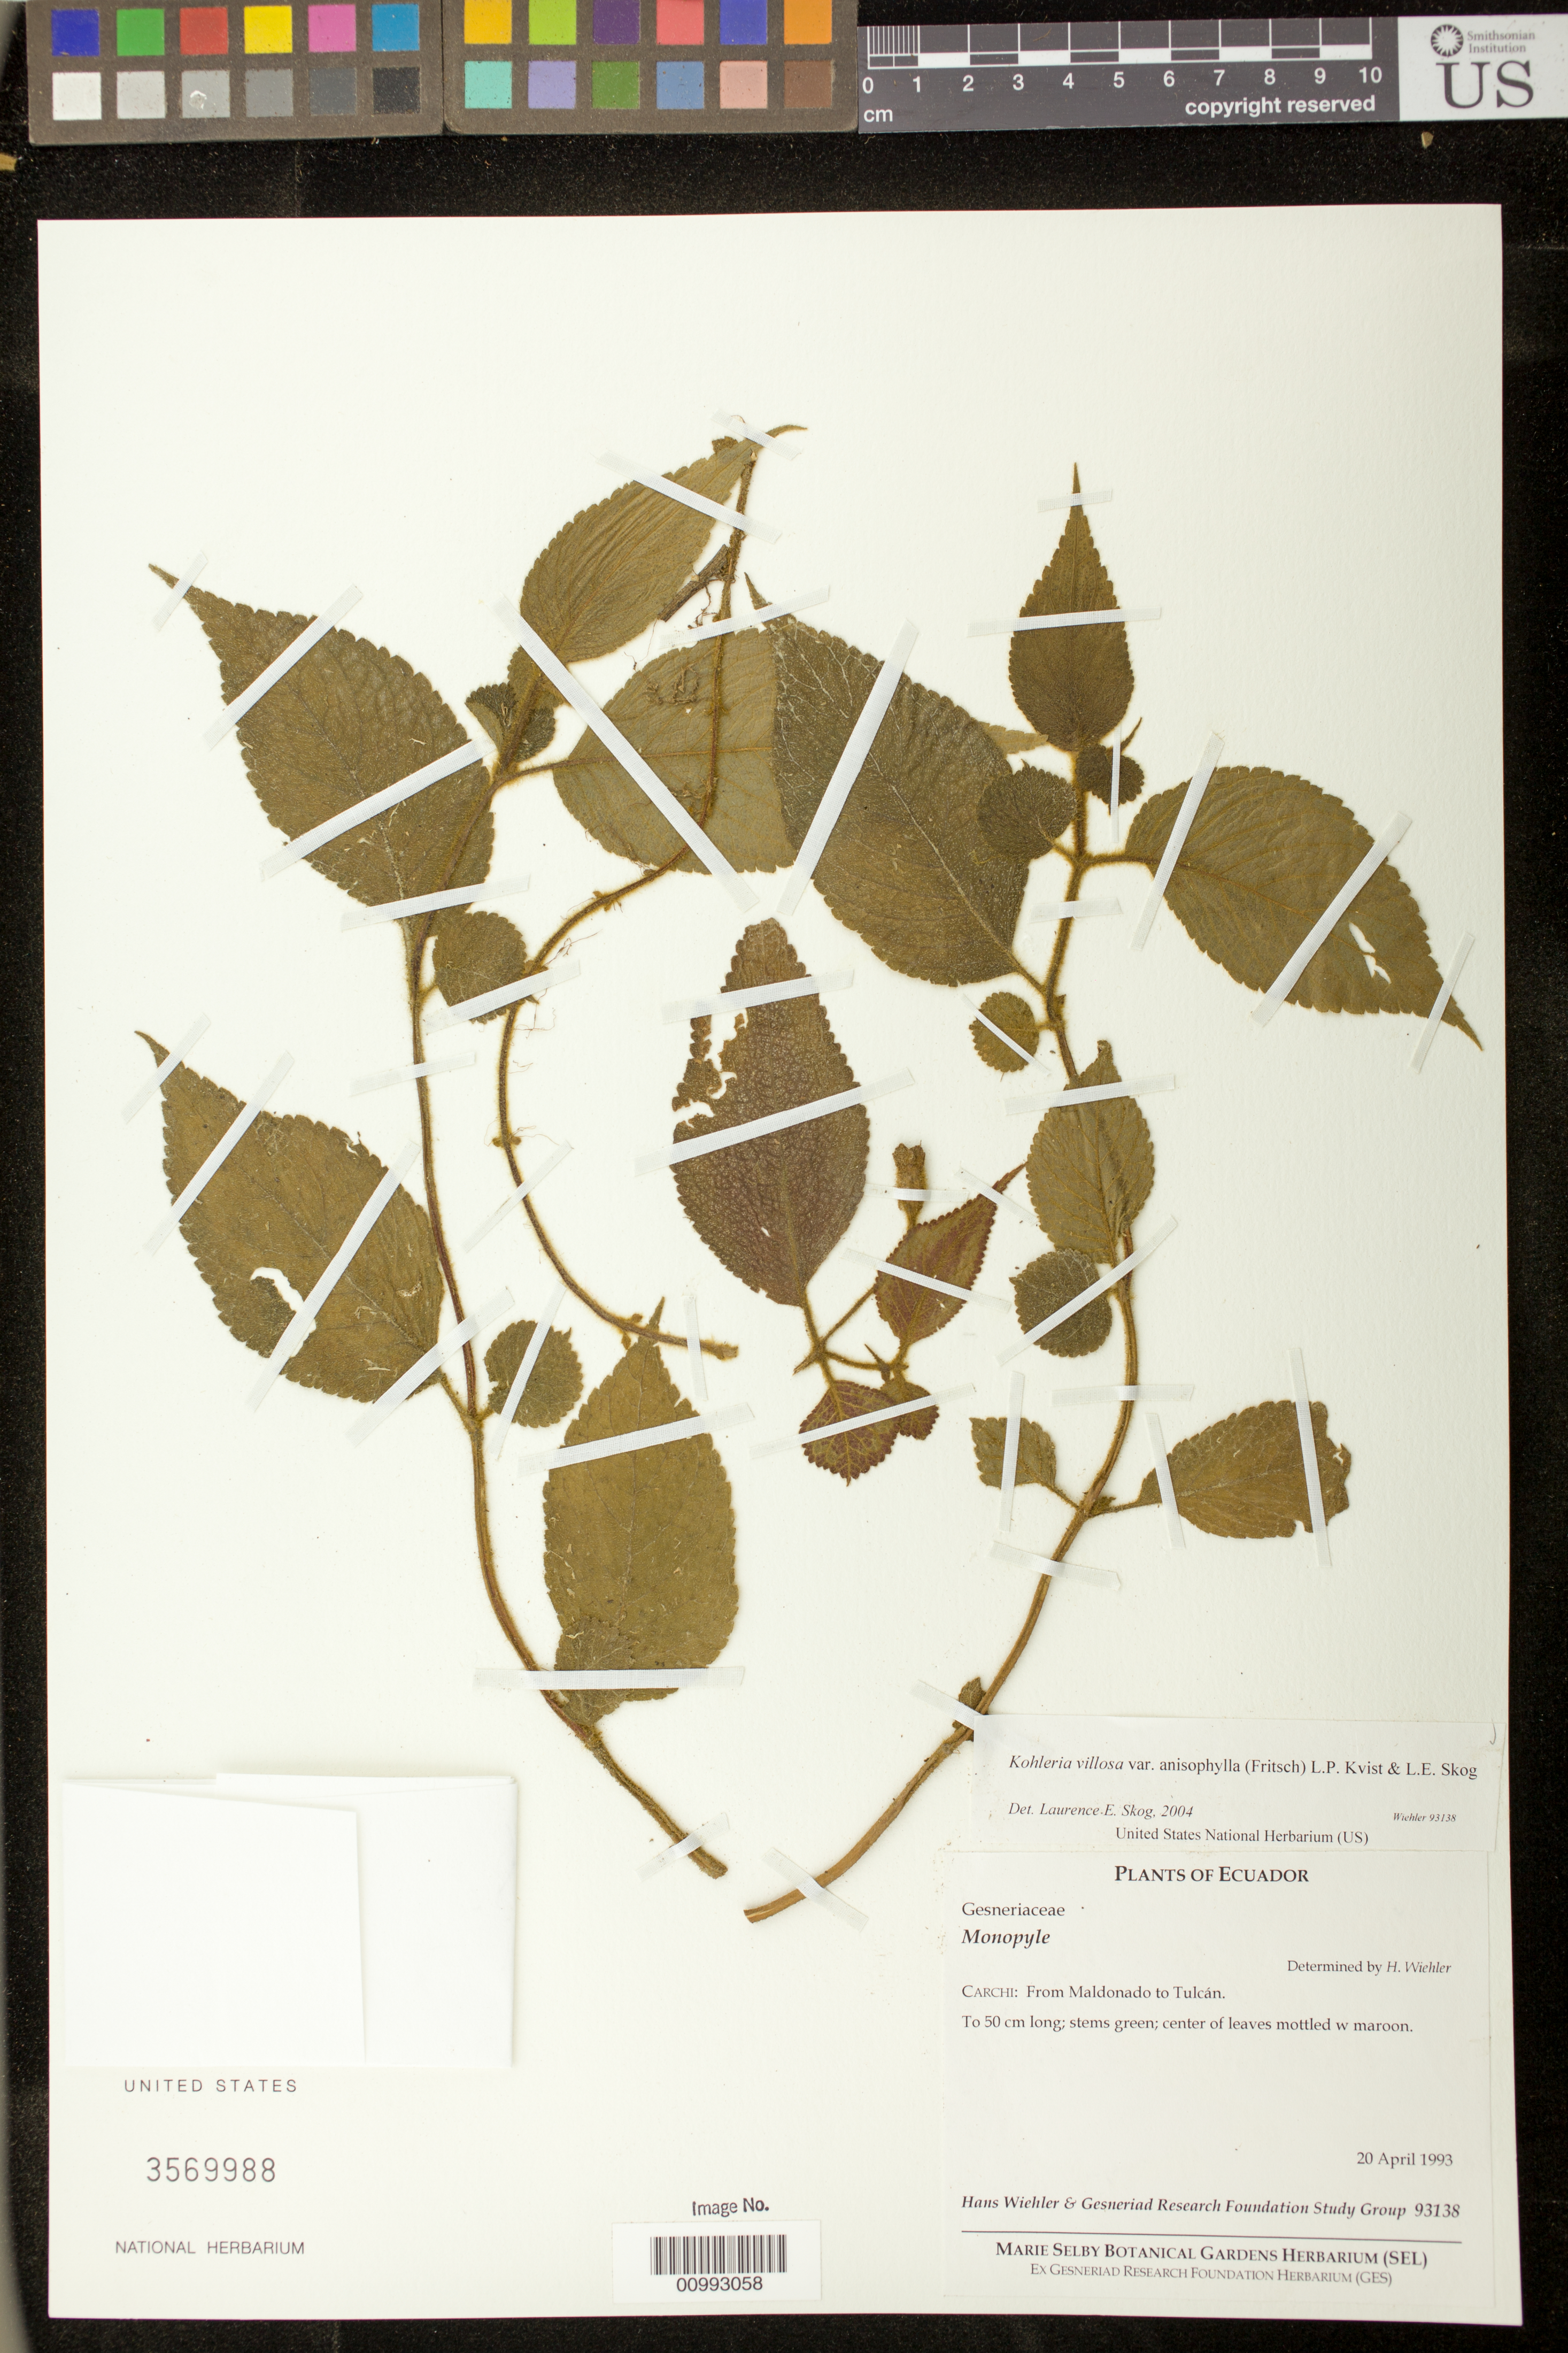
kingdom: Plantae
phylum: Tracheophyta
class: Magnoliopsida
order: Lamiales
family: Gesneriaceae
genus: Kohleria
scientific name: Kohleria anisophylla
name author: (Fritsch) Wiehler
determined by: Skog, Laurence E.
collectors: H. J. Wiehler & Gesneriad Research Foundation Study Group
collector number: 93138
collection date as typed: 20 Apr 1993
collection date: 1993-04-20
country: Ecuador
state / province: Carchi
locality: Carchi: From Maldonado to Tulcán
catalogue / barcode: US 3569988